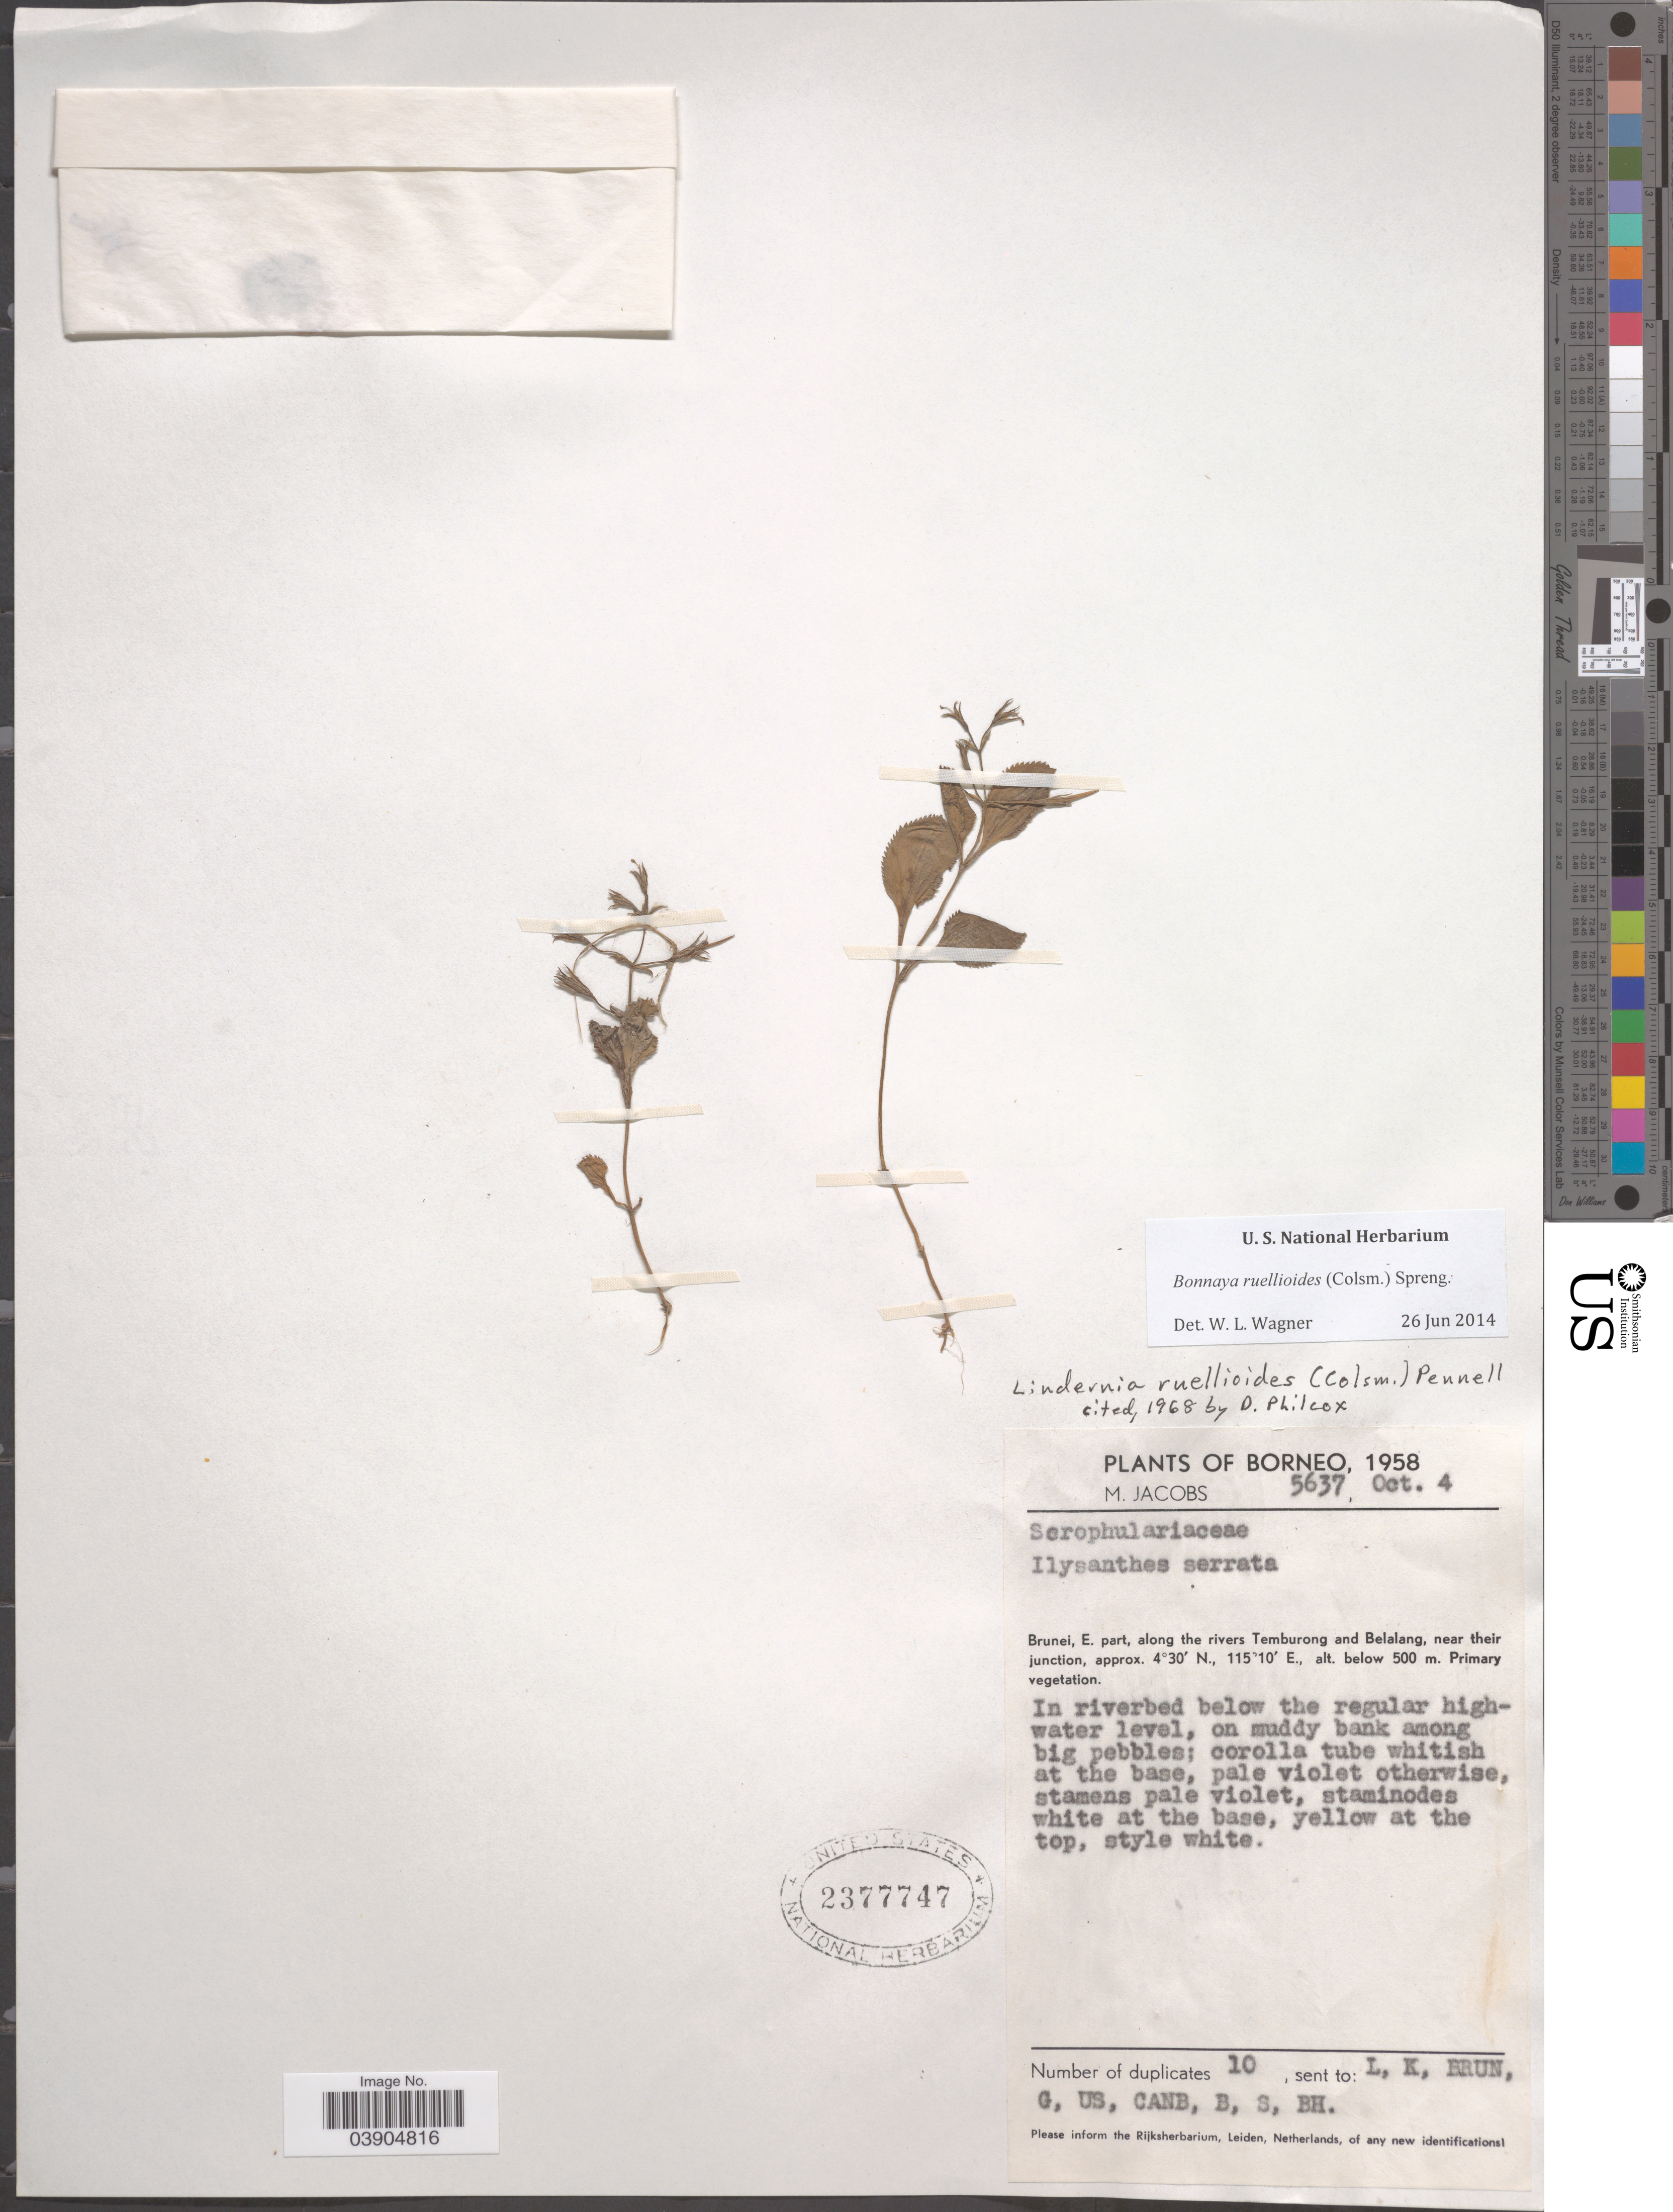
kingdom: Plantae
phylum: Tracheophyta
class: Magnoliopsida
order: Lamiales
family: Linderniaceae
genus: Lindernia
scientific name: Lindernia ruellioides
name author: (Colsm.) Pennell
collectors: M. Jacobs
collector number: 5637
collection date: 1958-10-04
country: Brunei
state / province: Temburong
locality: Borneo. E. part, along the rivers Temburong and Belalang, near their junction.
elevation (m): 500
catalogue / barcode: US 2377747